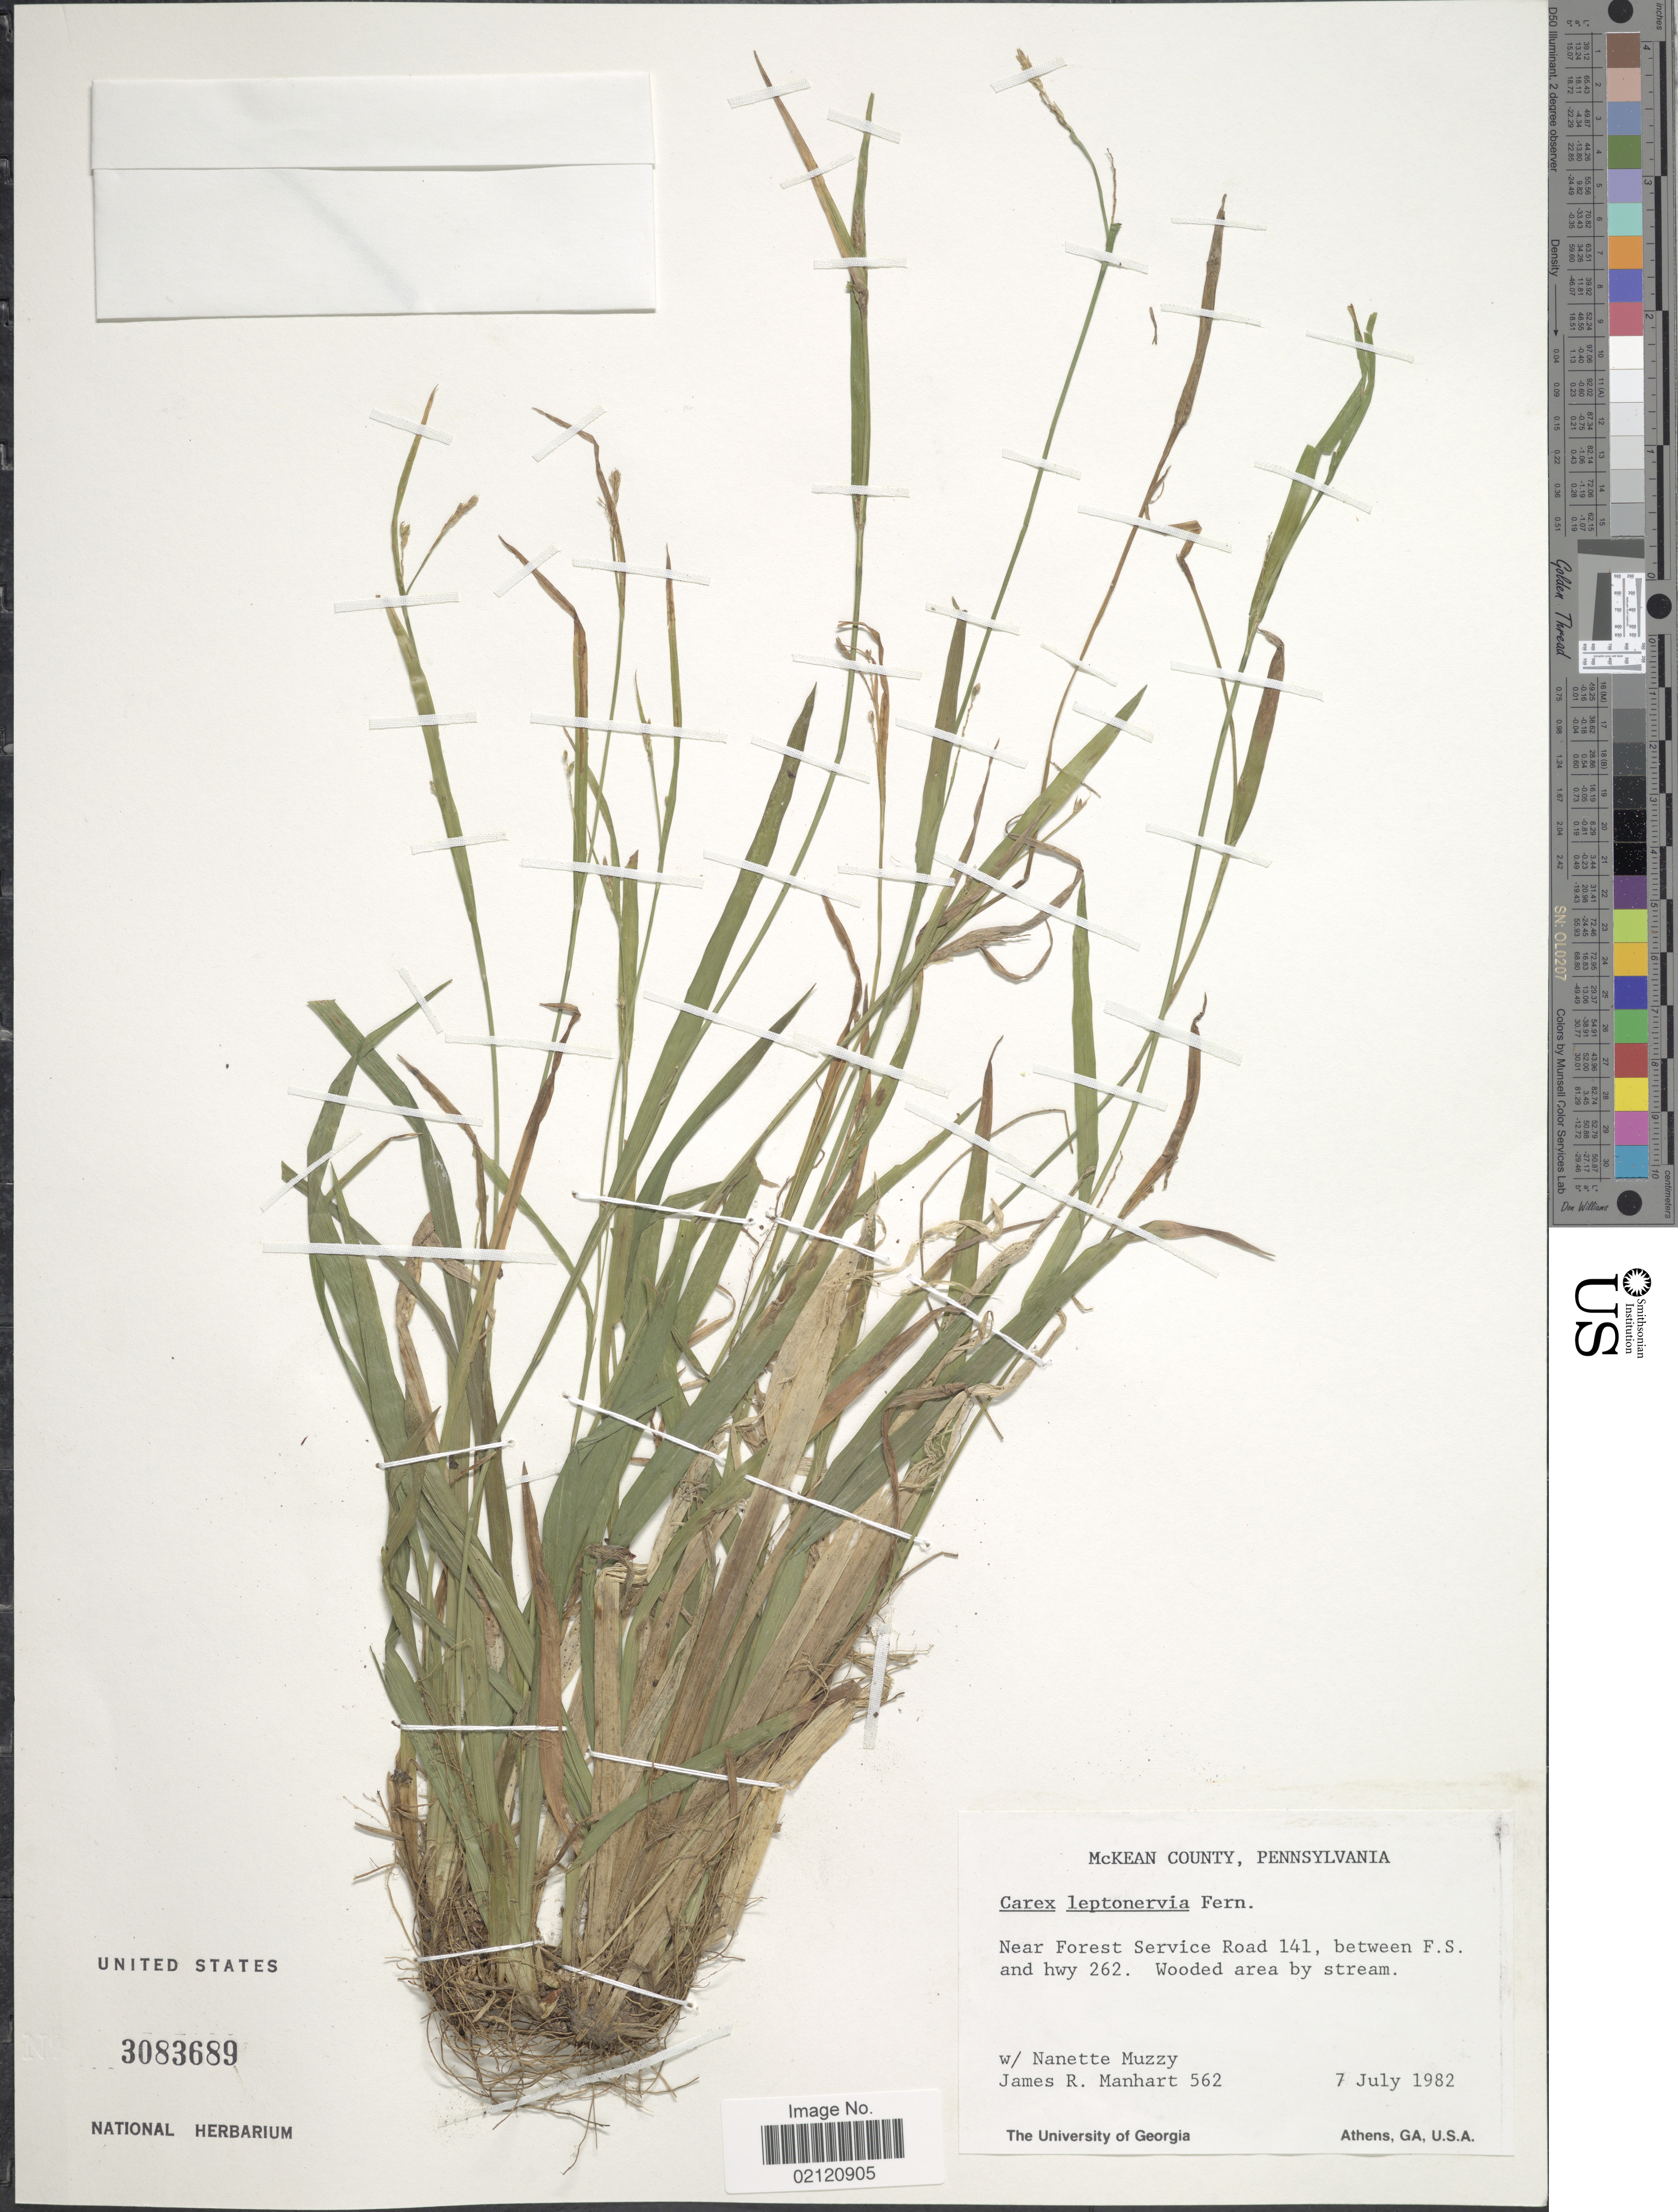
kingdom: Plantae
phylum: Tracheophyta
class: Liliopsida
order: Poales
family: Cyperaceae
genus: Carex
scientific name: Carex leptonervia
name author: (Fernald) Fernald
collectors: J. Manhart & N. Muzzy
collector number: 562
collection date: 1982-07-07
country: United States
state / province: Pennsylvania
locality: McKean County, Near Forest Service Road 141, between F.S. and hwy 262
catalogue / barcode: US 3083689